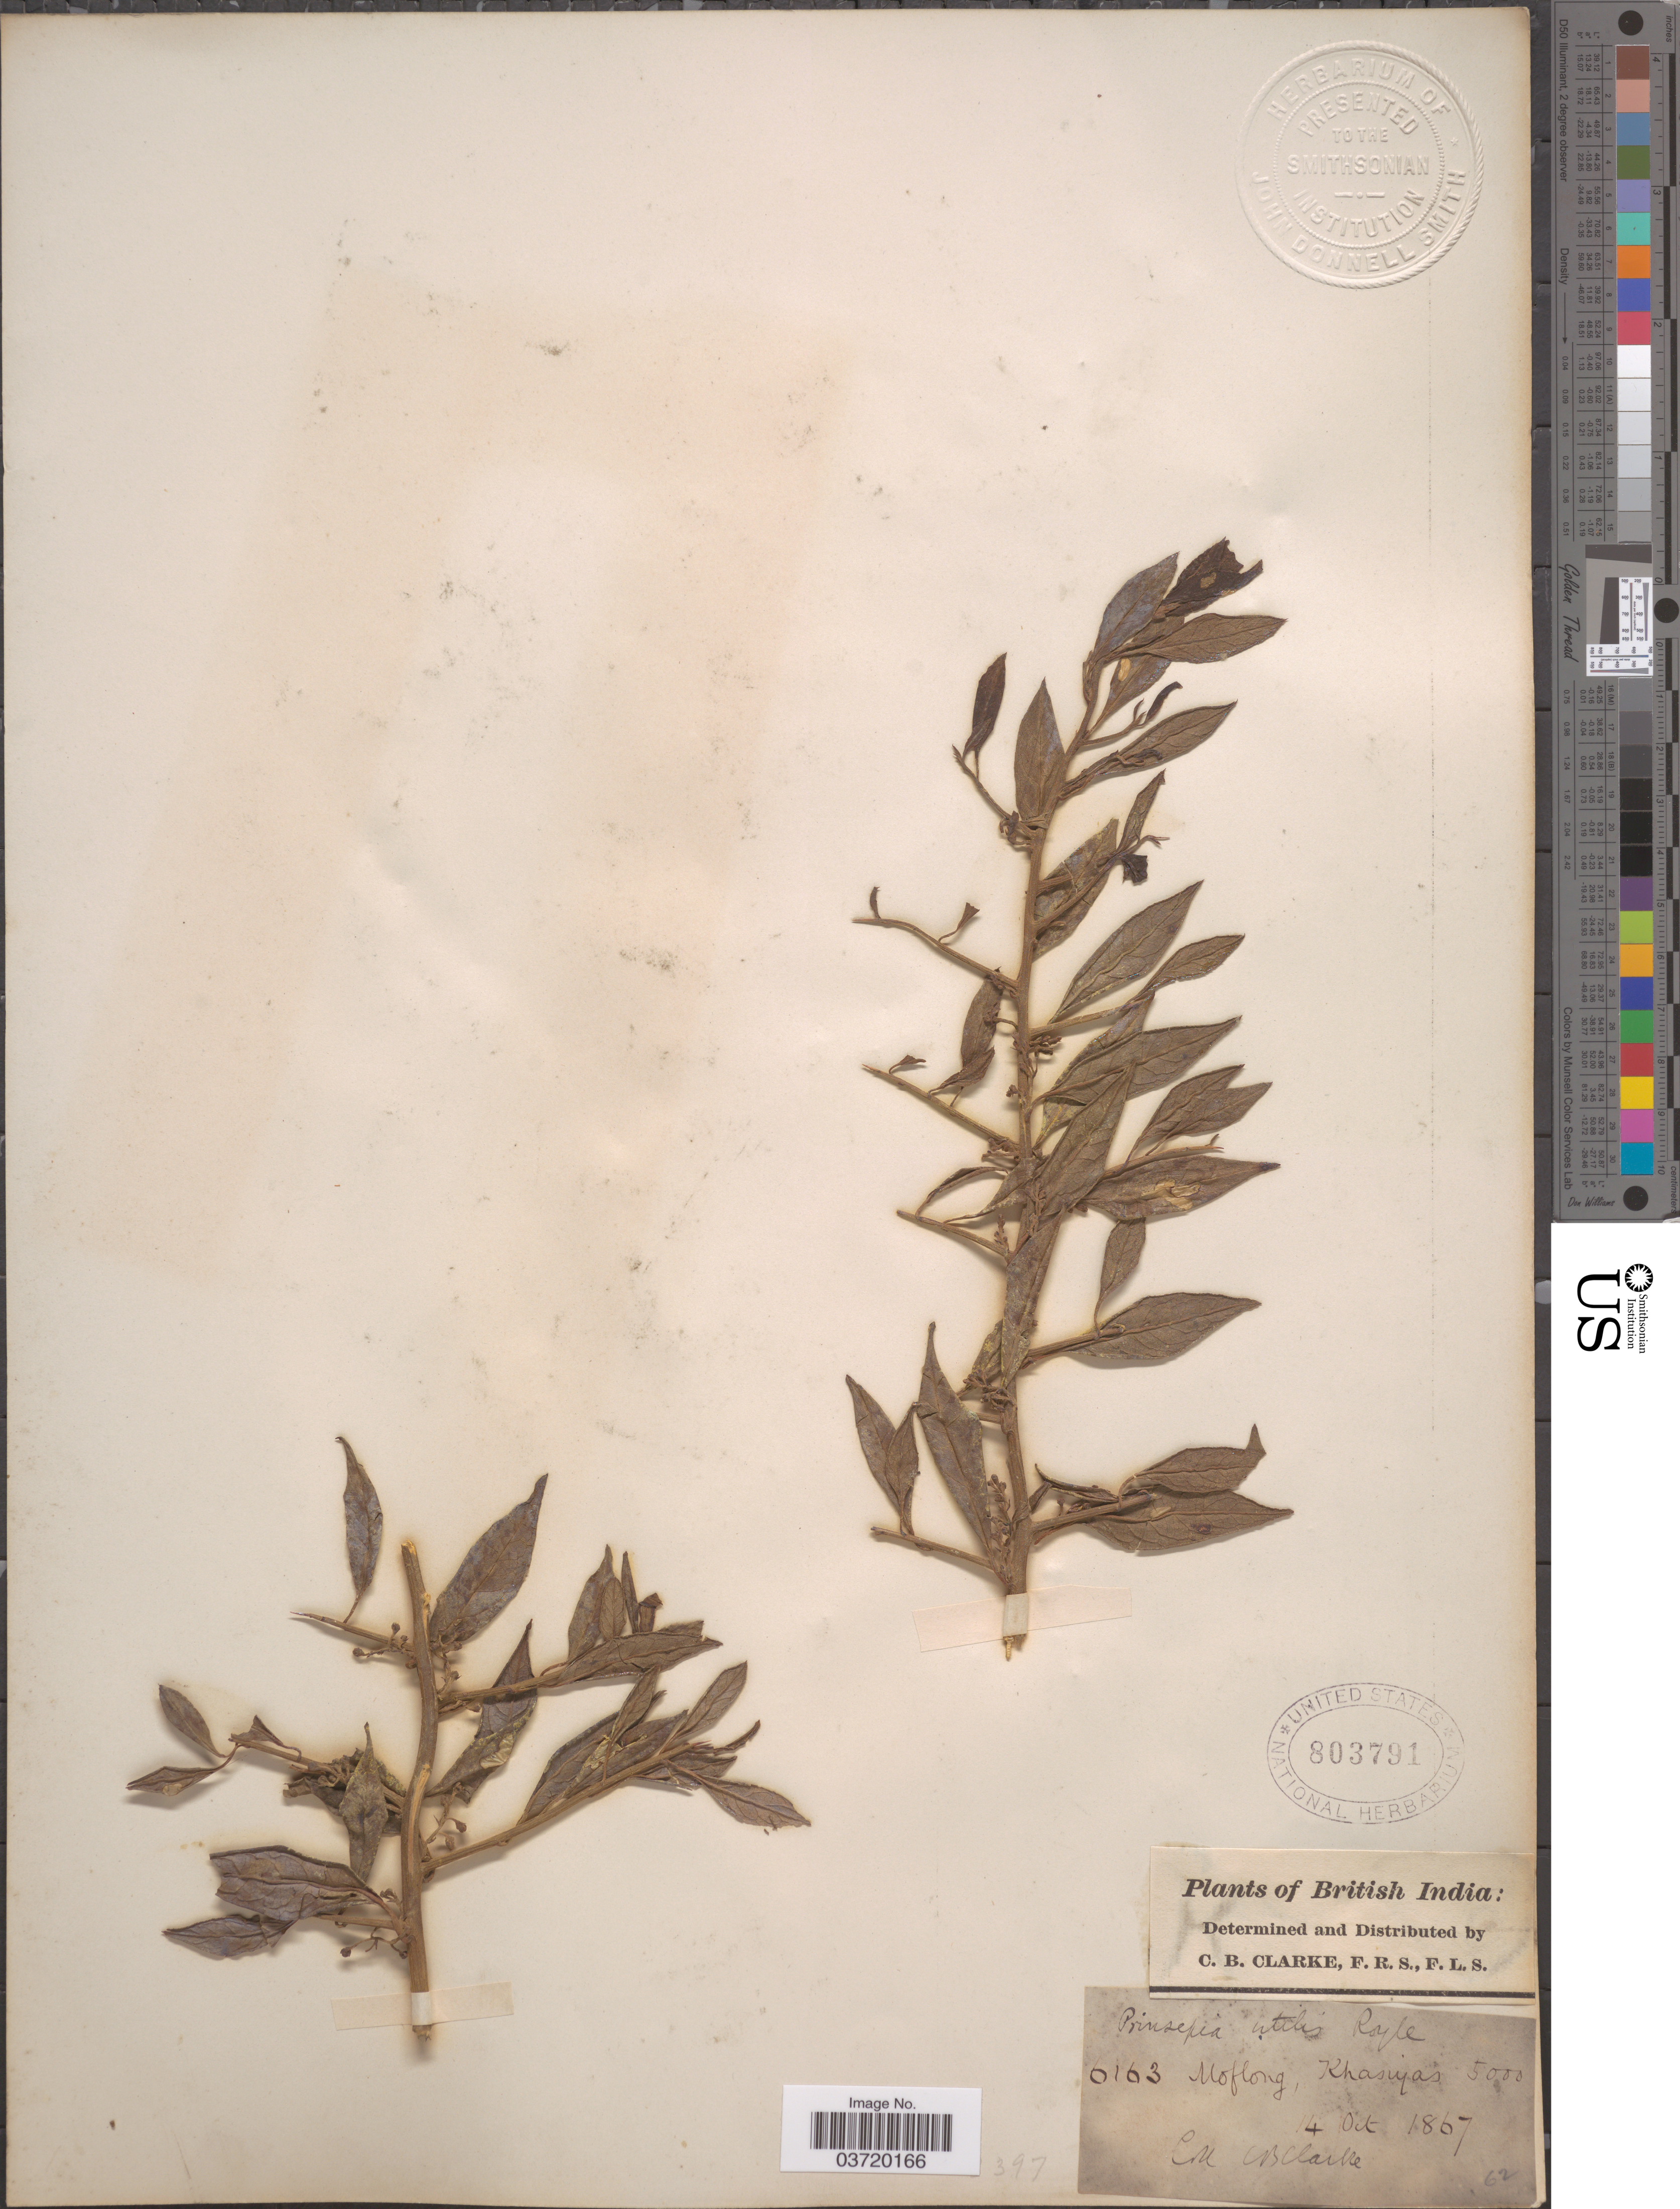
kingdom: Plantae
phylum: Tracheophyta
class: Magnoliopsida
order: Rosales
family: Rosaceae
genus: Prinsepia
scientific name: Prinsepia utilis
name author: Royle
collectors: C. B. Clarke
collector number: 6163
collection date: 1867-10-14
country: India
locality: Moflong, Khasiyas.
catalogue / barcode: US 803791